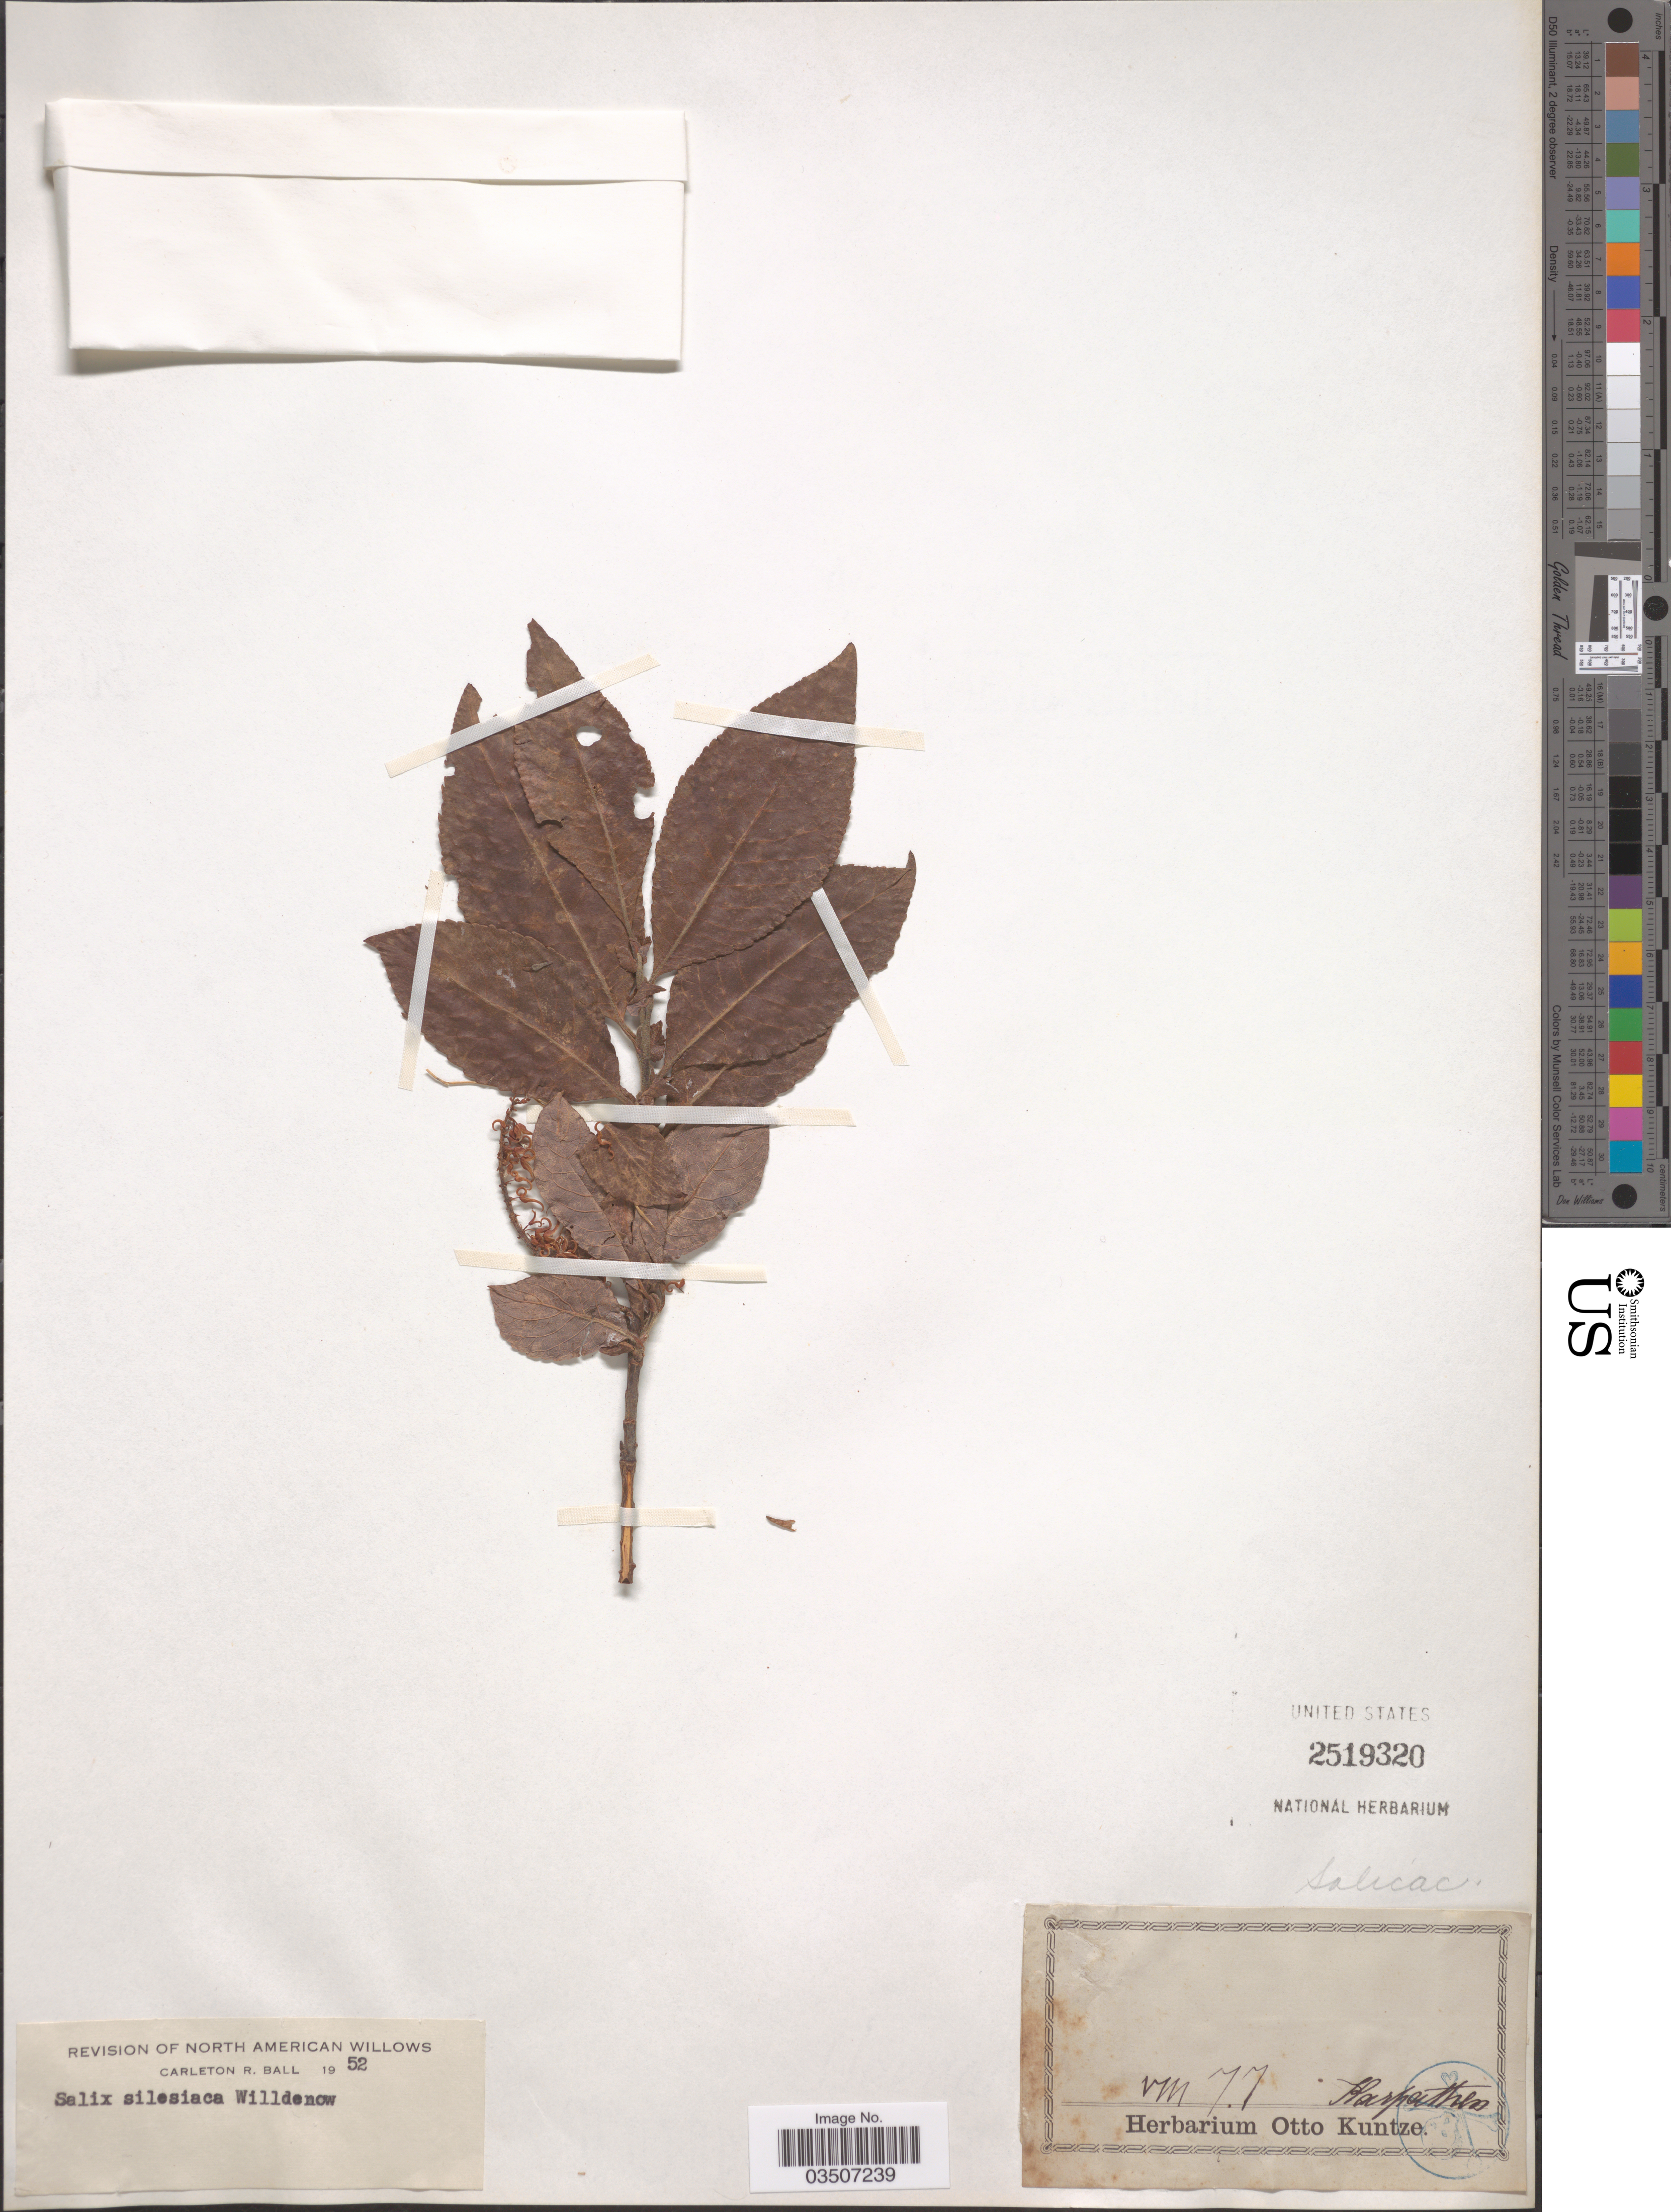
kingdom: Plantae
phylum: Tracheophyta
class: Magnoliopsida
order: Malpighiales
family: Salicaceae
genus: Salix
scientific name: Salix silesiaca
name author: Willd.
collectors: ex herb. Otto Kuntze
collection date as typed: Transcribed d/m/y: /8/77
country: Greece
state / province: South Aegean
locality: Karpathos.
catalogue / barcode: US 2519320